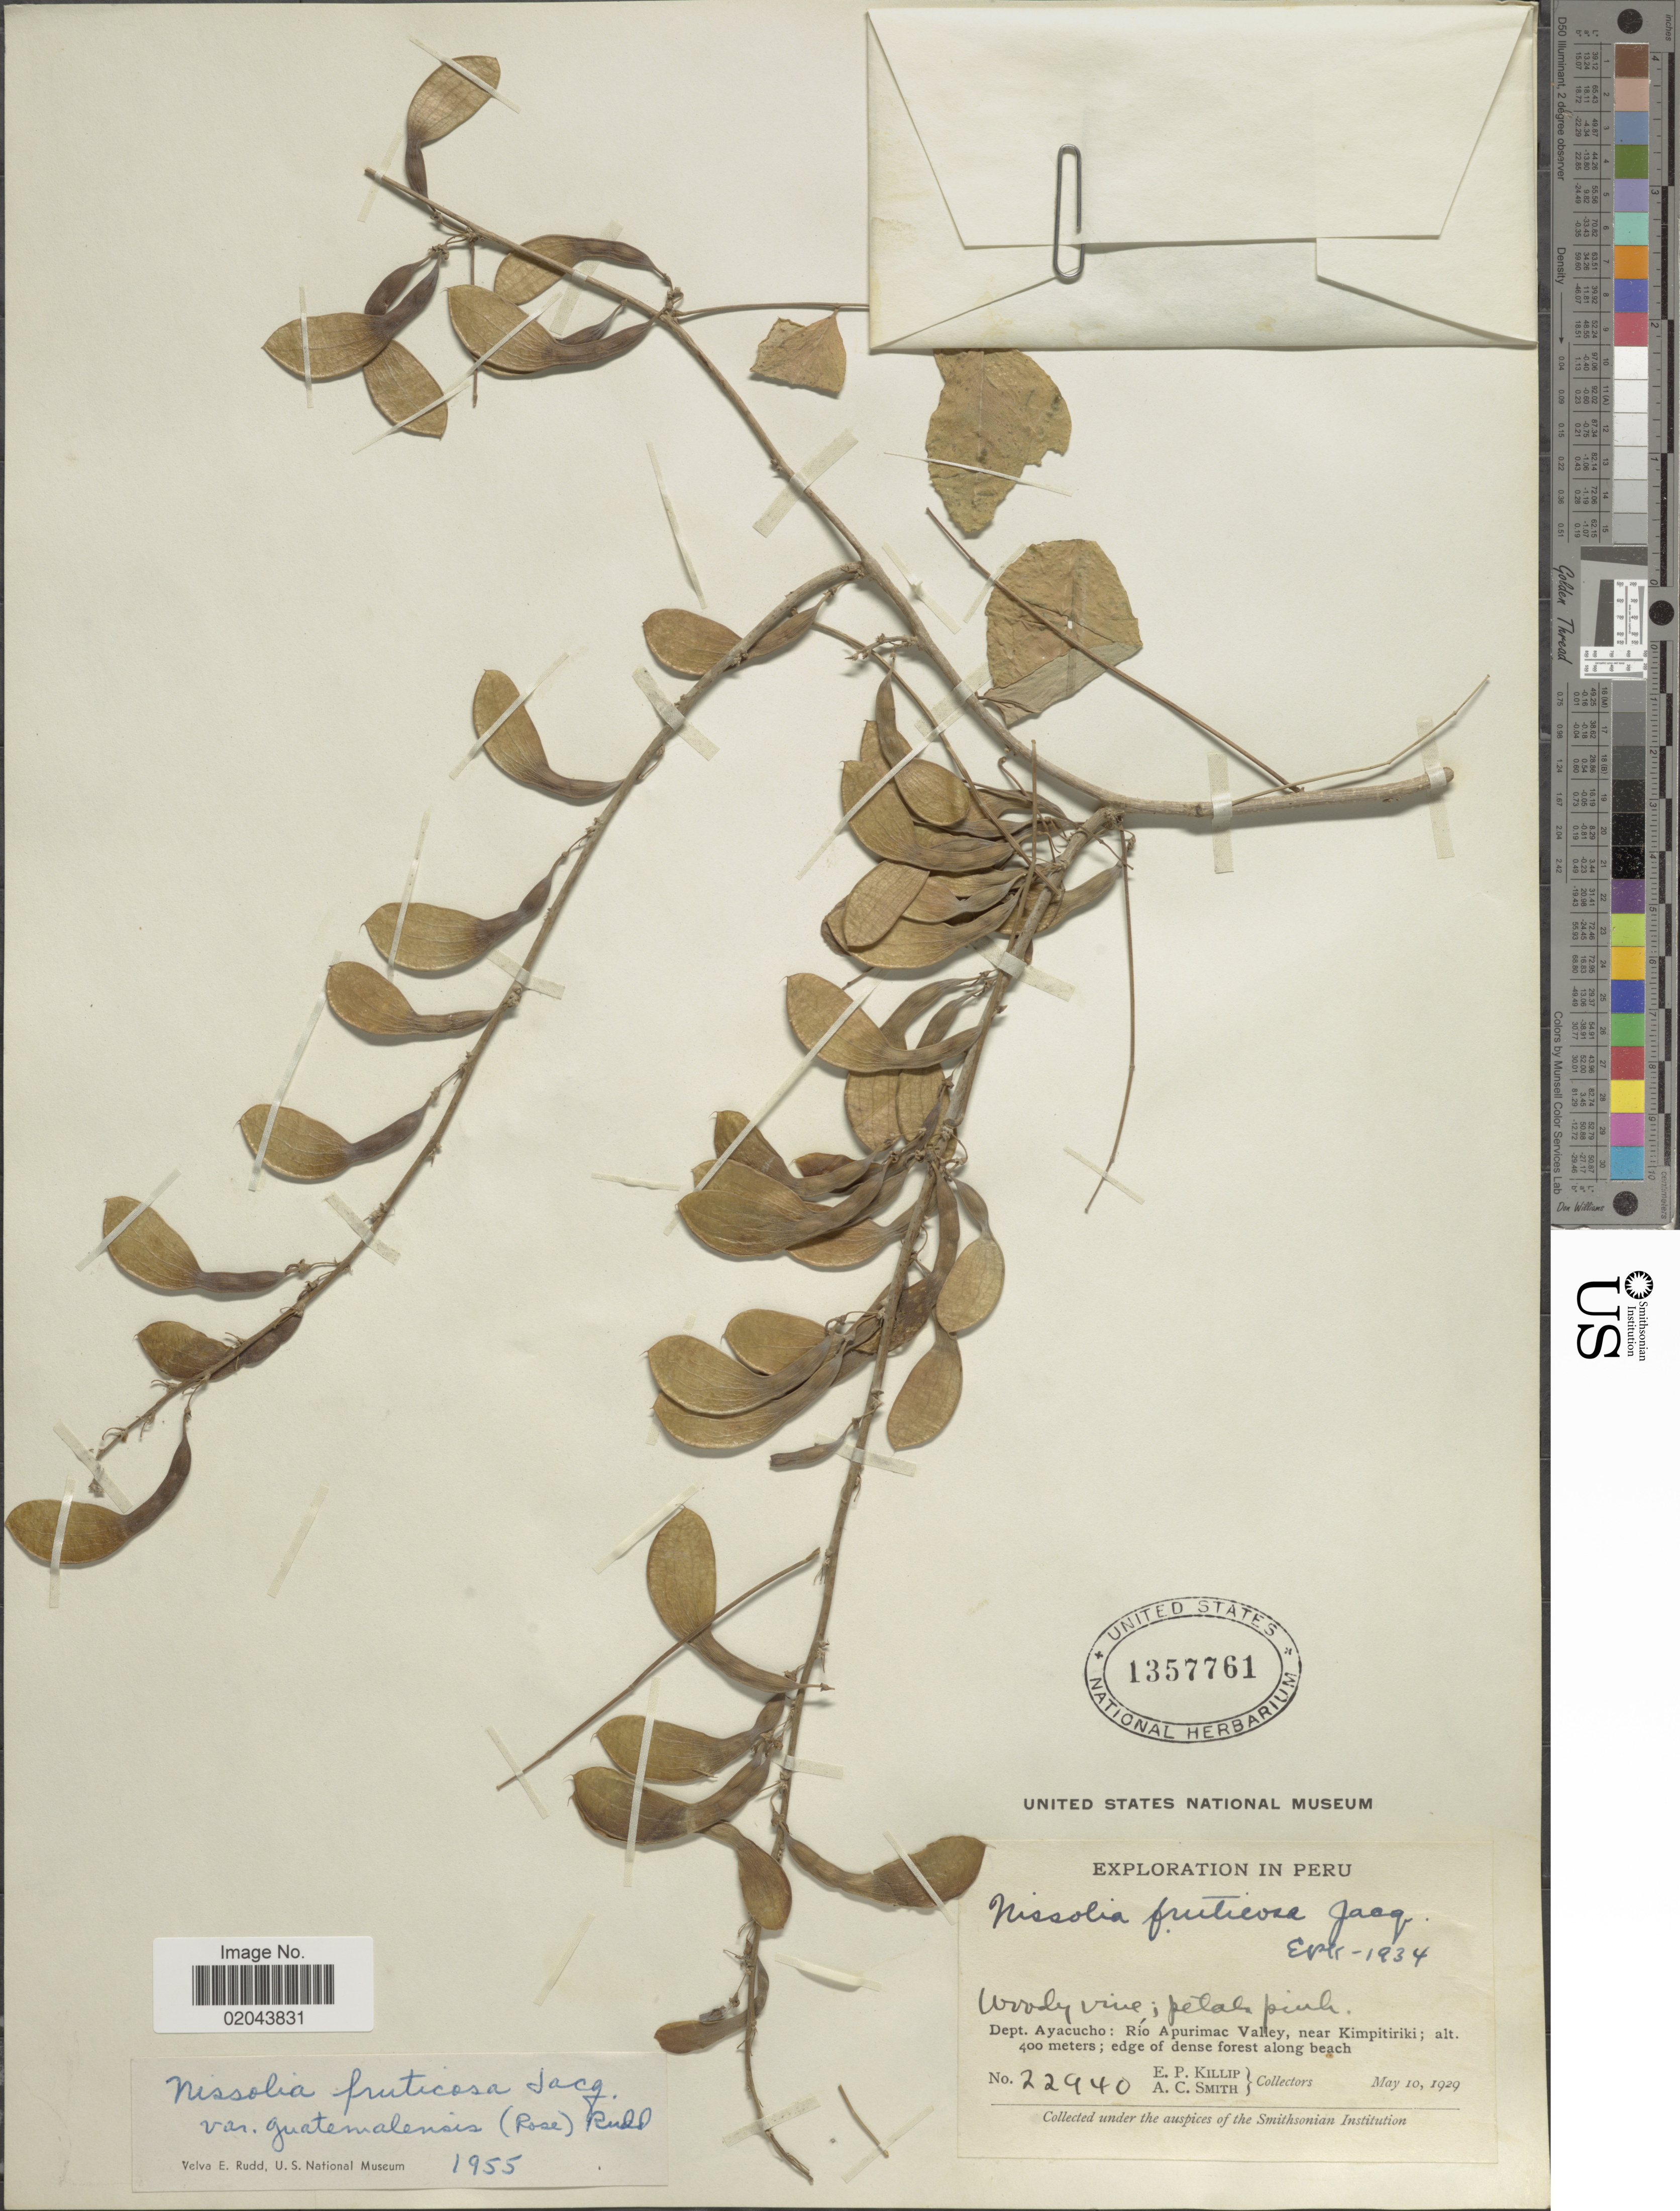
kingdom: Plantae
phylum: Tracheophyta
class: Magnoliopsida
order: Fabales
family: Fabaceae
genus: Nissolia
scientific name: Nissolia fruticosa var. guatemalensis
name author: (Rose) Rudd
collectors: E. P. Killip & A. C. Smith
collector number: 22940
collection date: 1929-05-10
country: Peru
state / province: Ayacucho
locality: Rio Apurimac Valley, near Kimpitiriki; edge of dense forest along beach.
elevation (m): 400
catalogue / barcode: US 1357761